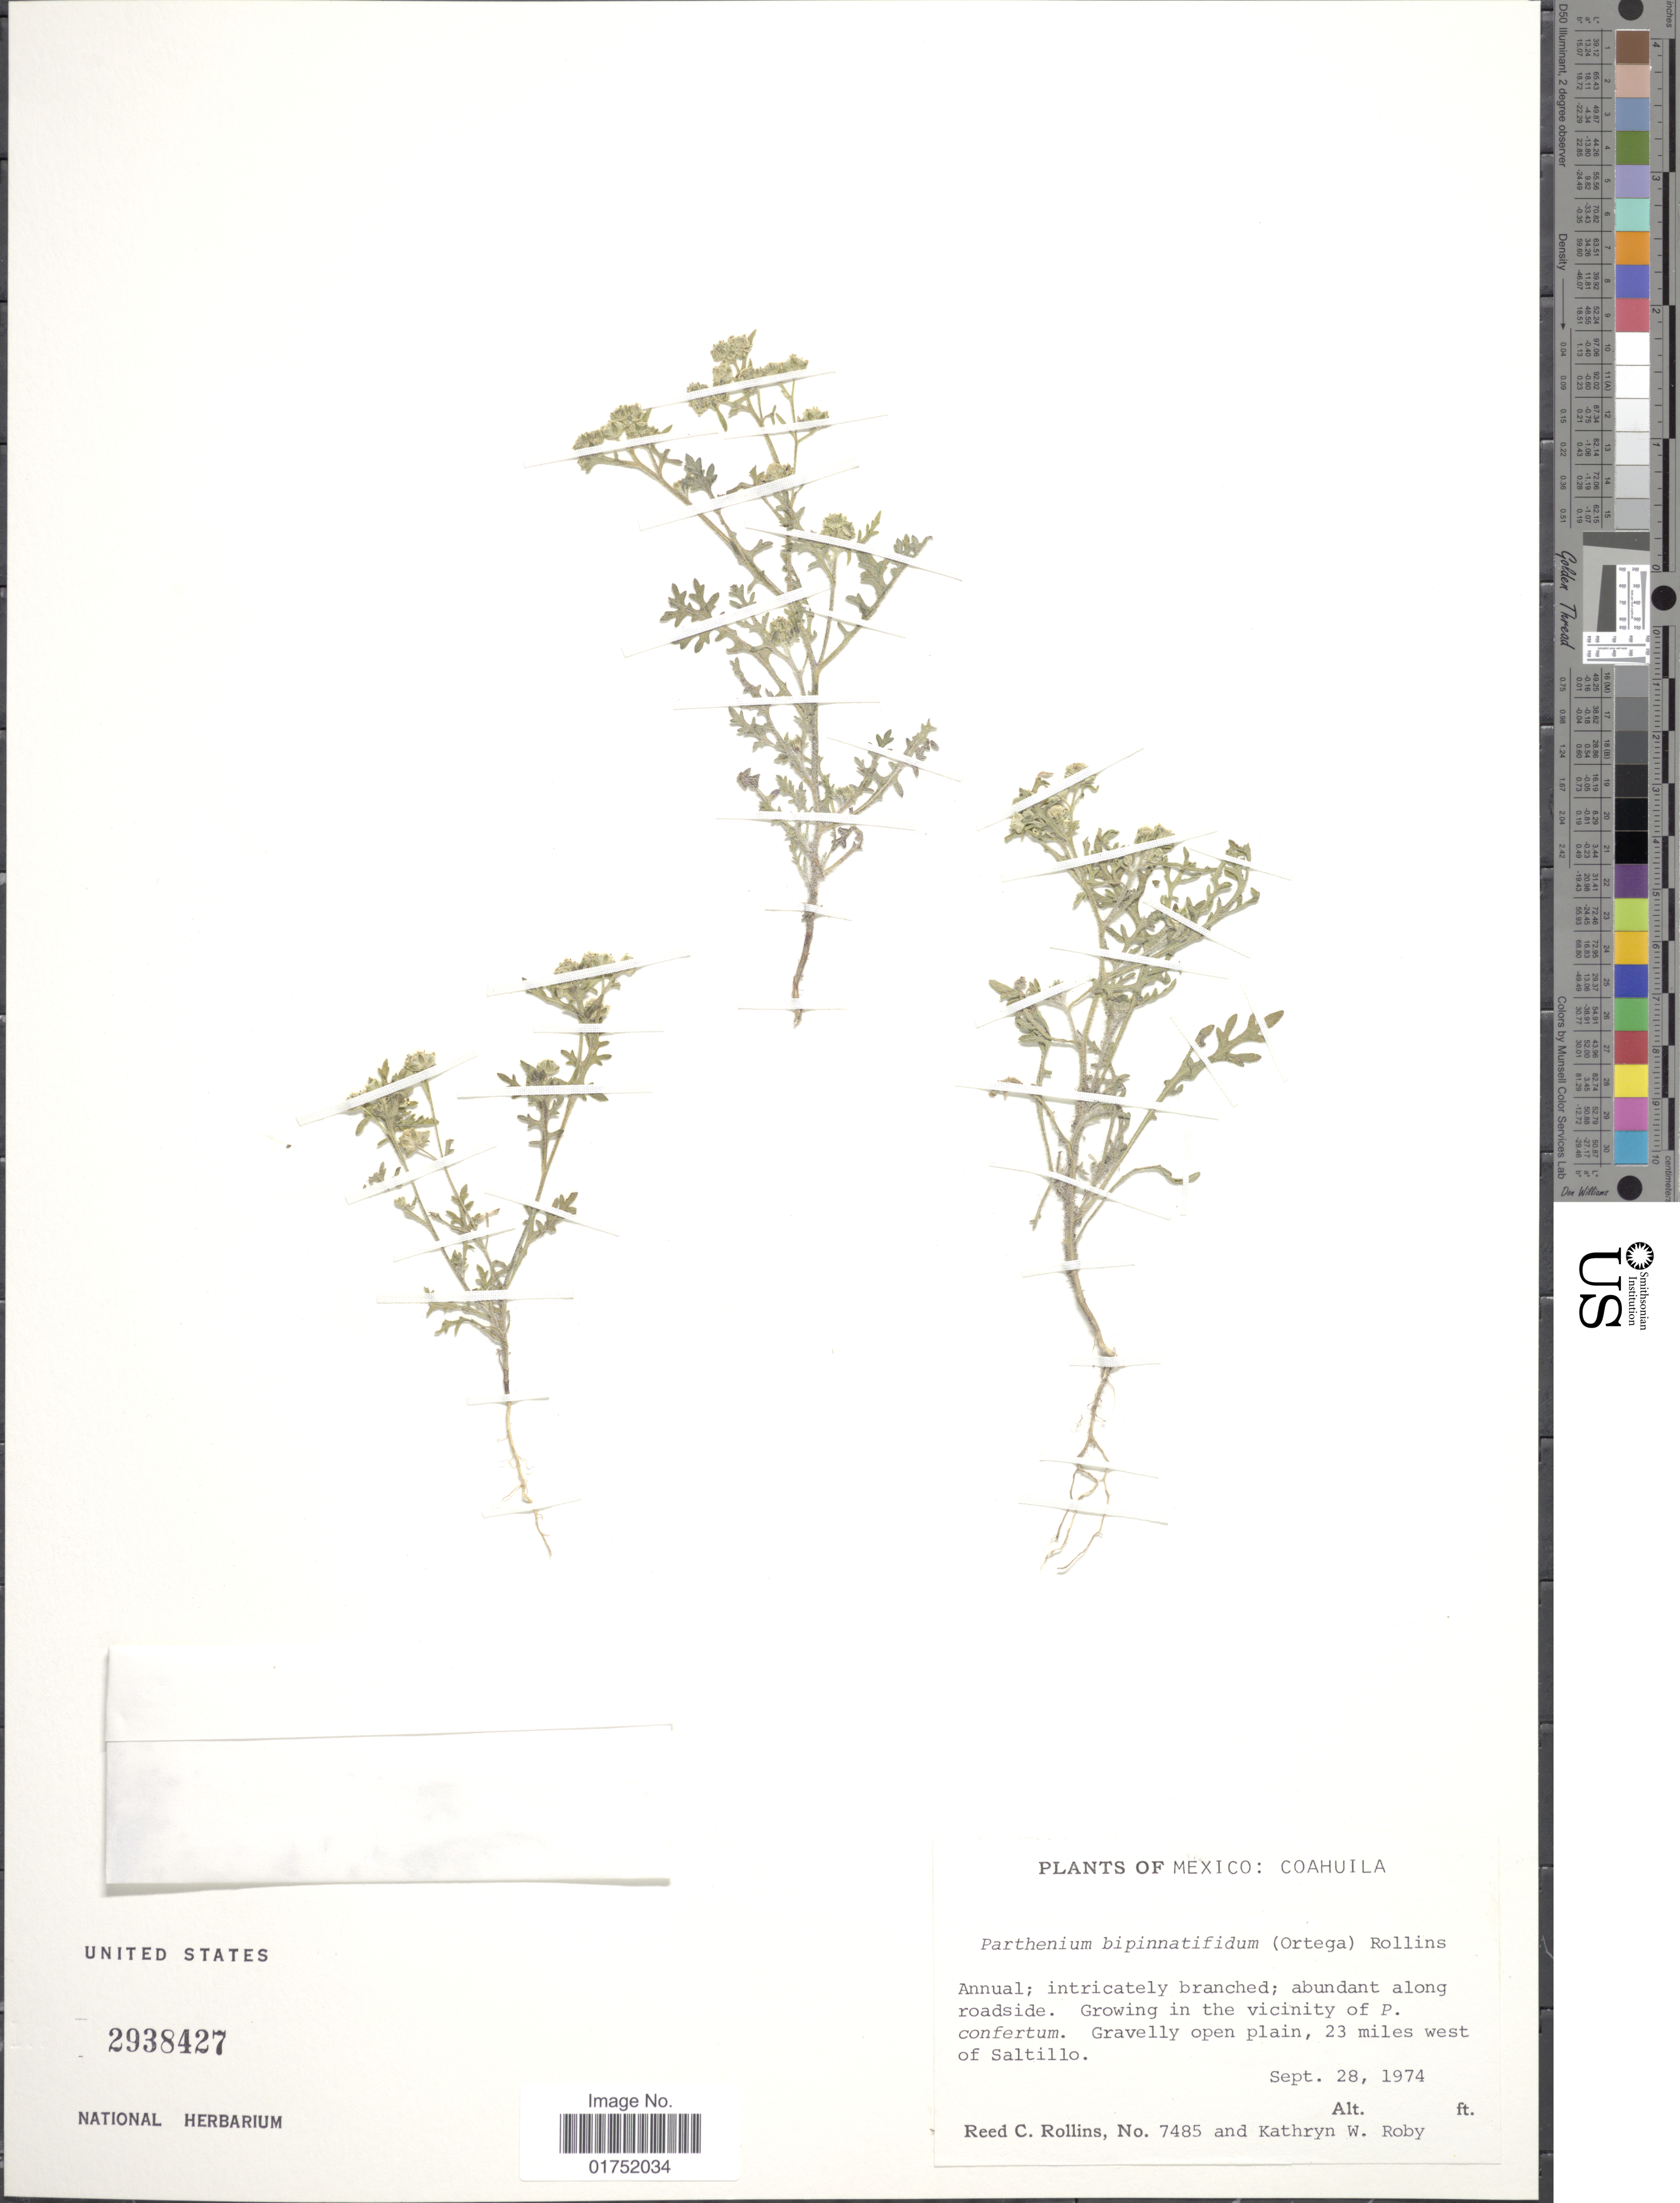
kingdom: Plantae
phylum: Tracheophyta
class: Magnoliopsida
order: Asterales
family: Asteraceae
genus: Parthenium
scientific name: Parthenium bipinnatifidum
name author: (Ortega) Rollins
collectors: R. C. Rollins & K. W. Roby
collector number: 7485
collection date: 1974-09-28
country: Mexico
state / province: Coahuila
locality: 23 miles west of Saltillo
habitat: abundant along roadside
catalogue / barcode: US 2938427